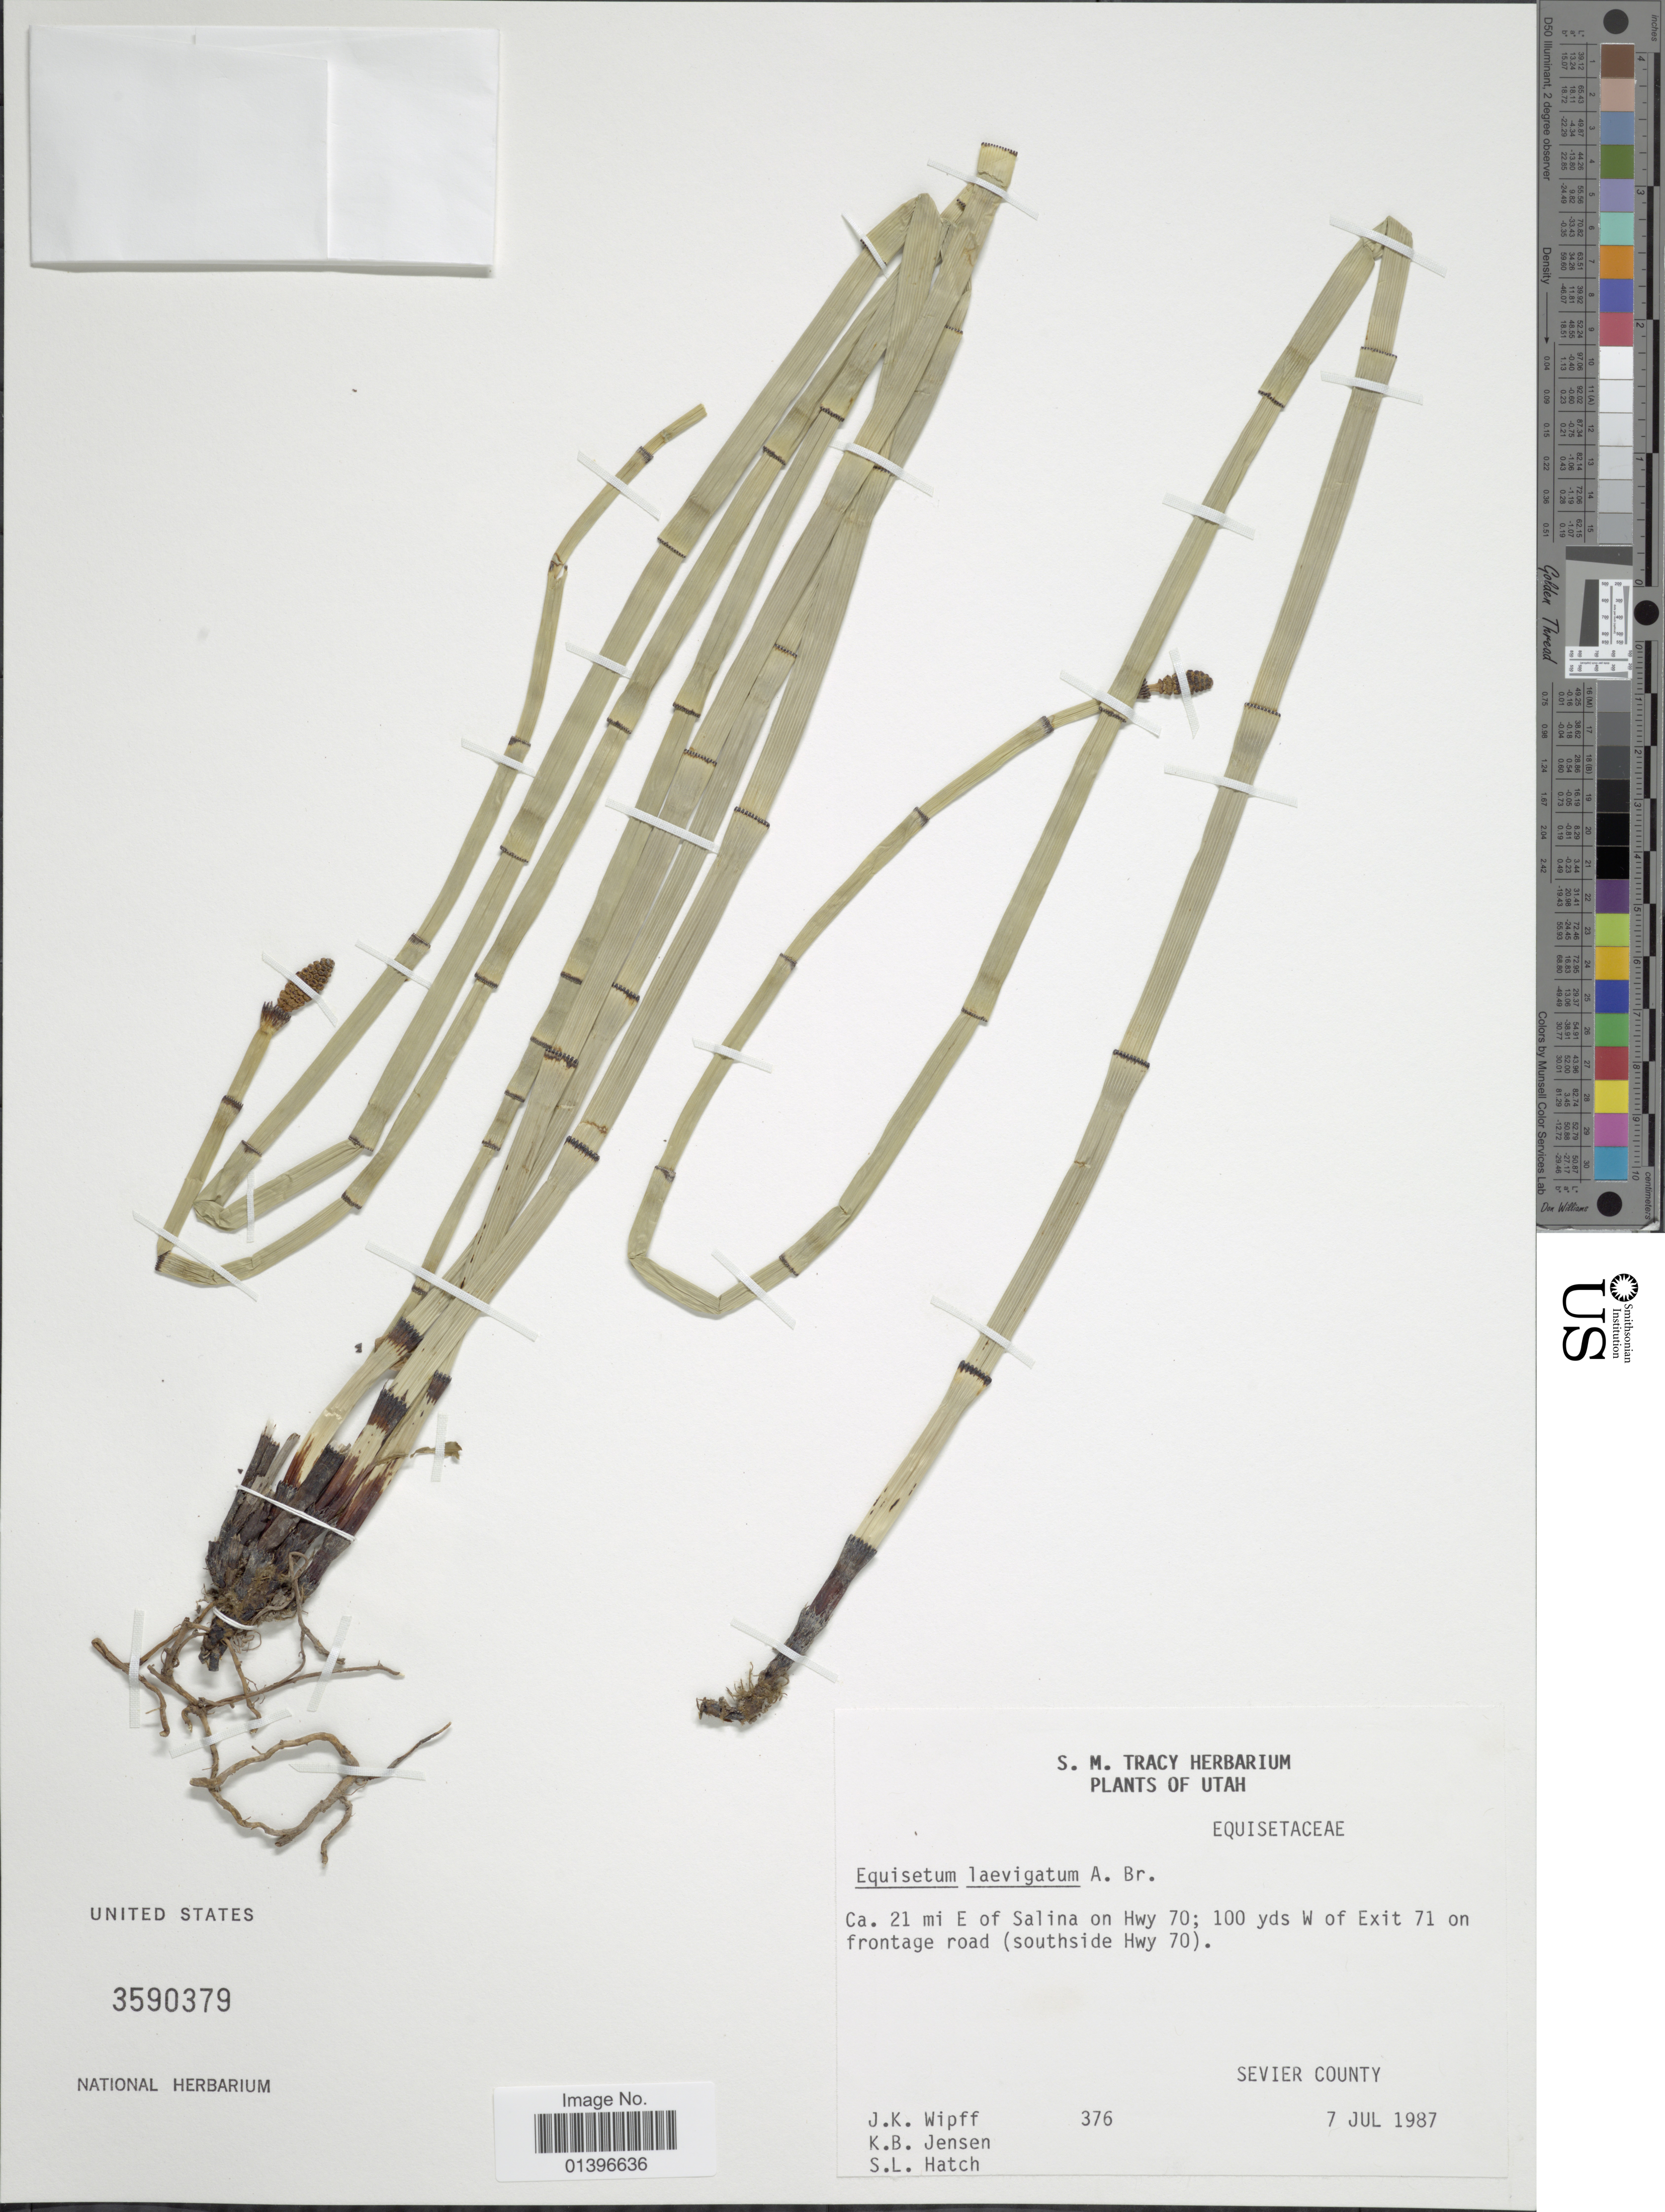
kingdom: Plantae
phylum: Tracheophyta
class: Polypodiopsida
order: Equisetales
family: Equisetaceae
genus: Equisetum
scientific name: Equisetum laevigatum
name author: A. Braun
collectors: J. K. Wipff, K. B. Jensen & S. Hatch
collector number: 376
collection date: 1987-07-07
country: United States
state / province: Utah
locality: Ca. 21 mi E of Salina on Hwy 70; 100 yds W of Exit 71 on frontage road (southside Hwy 70), Sevier County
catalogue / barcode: US 3590379